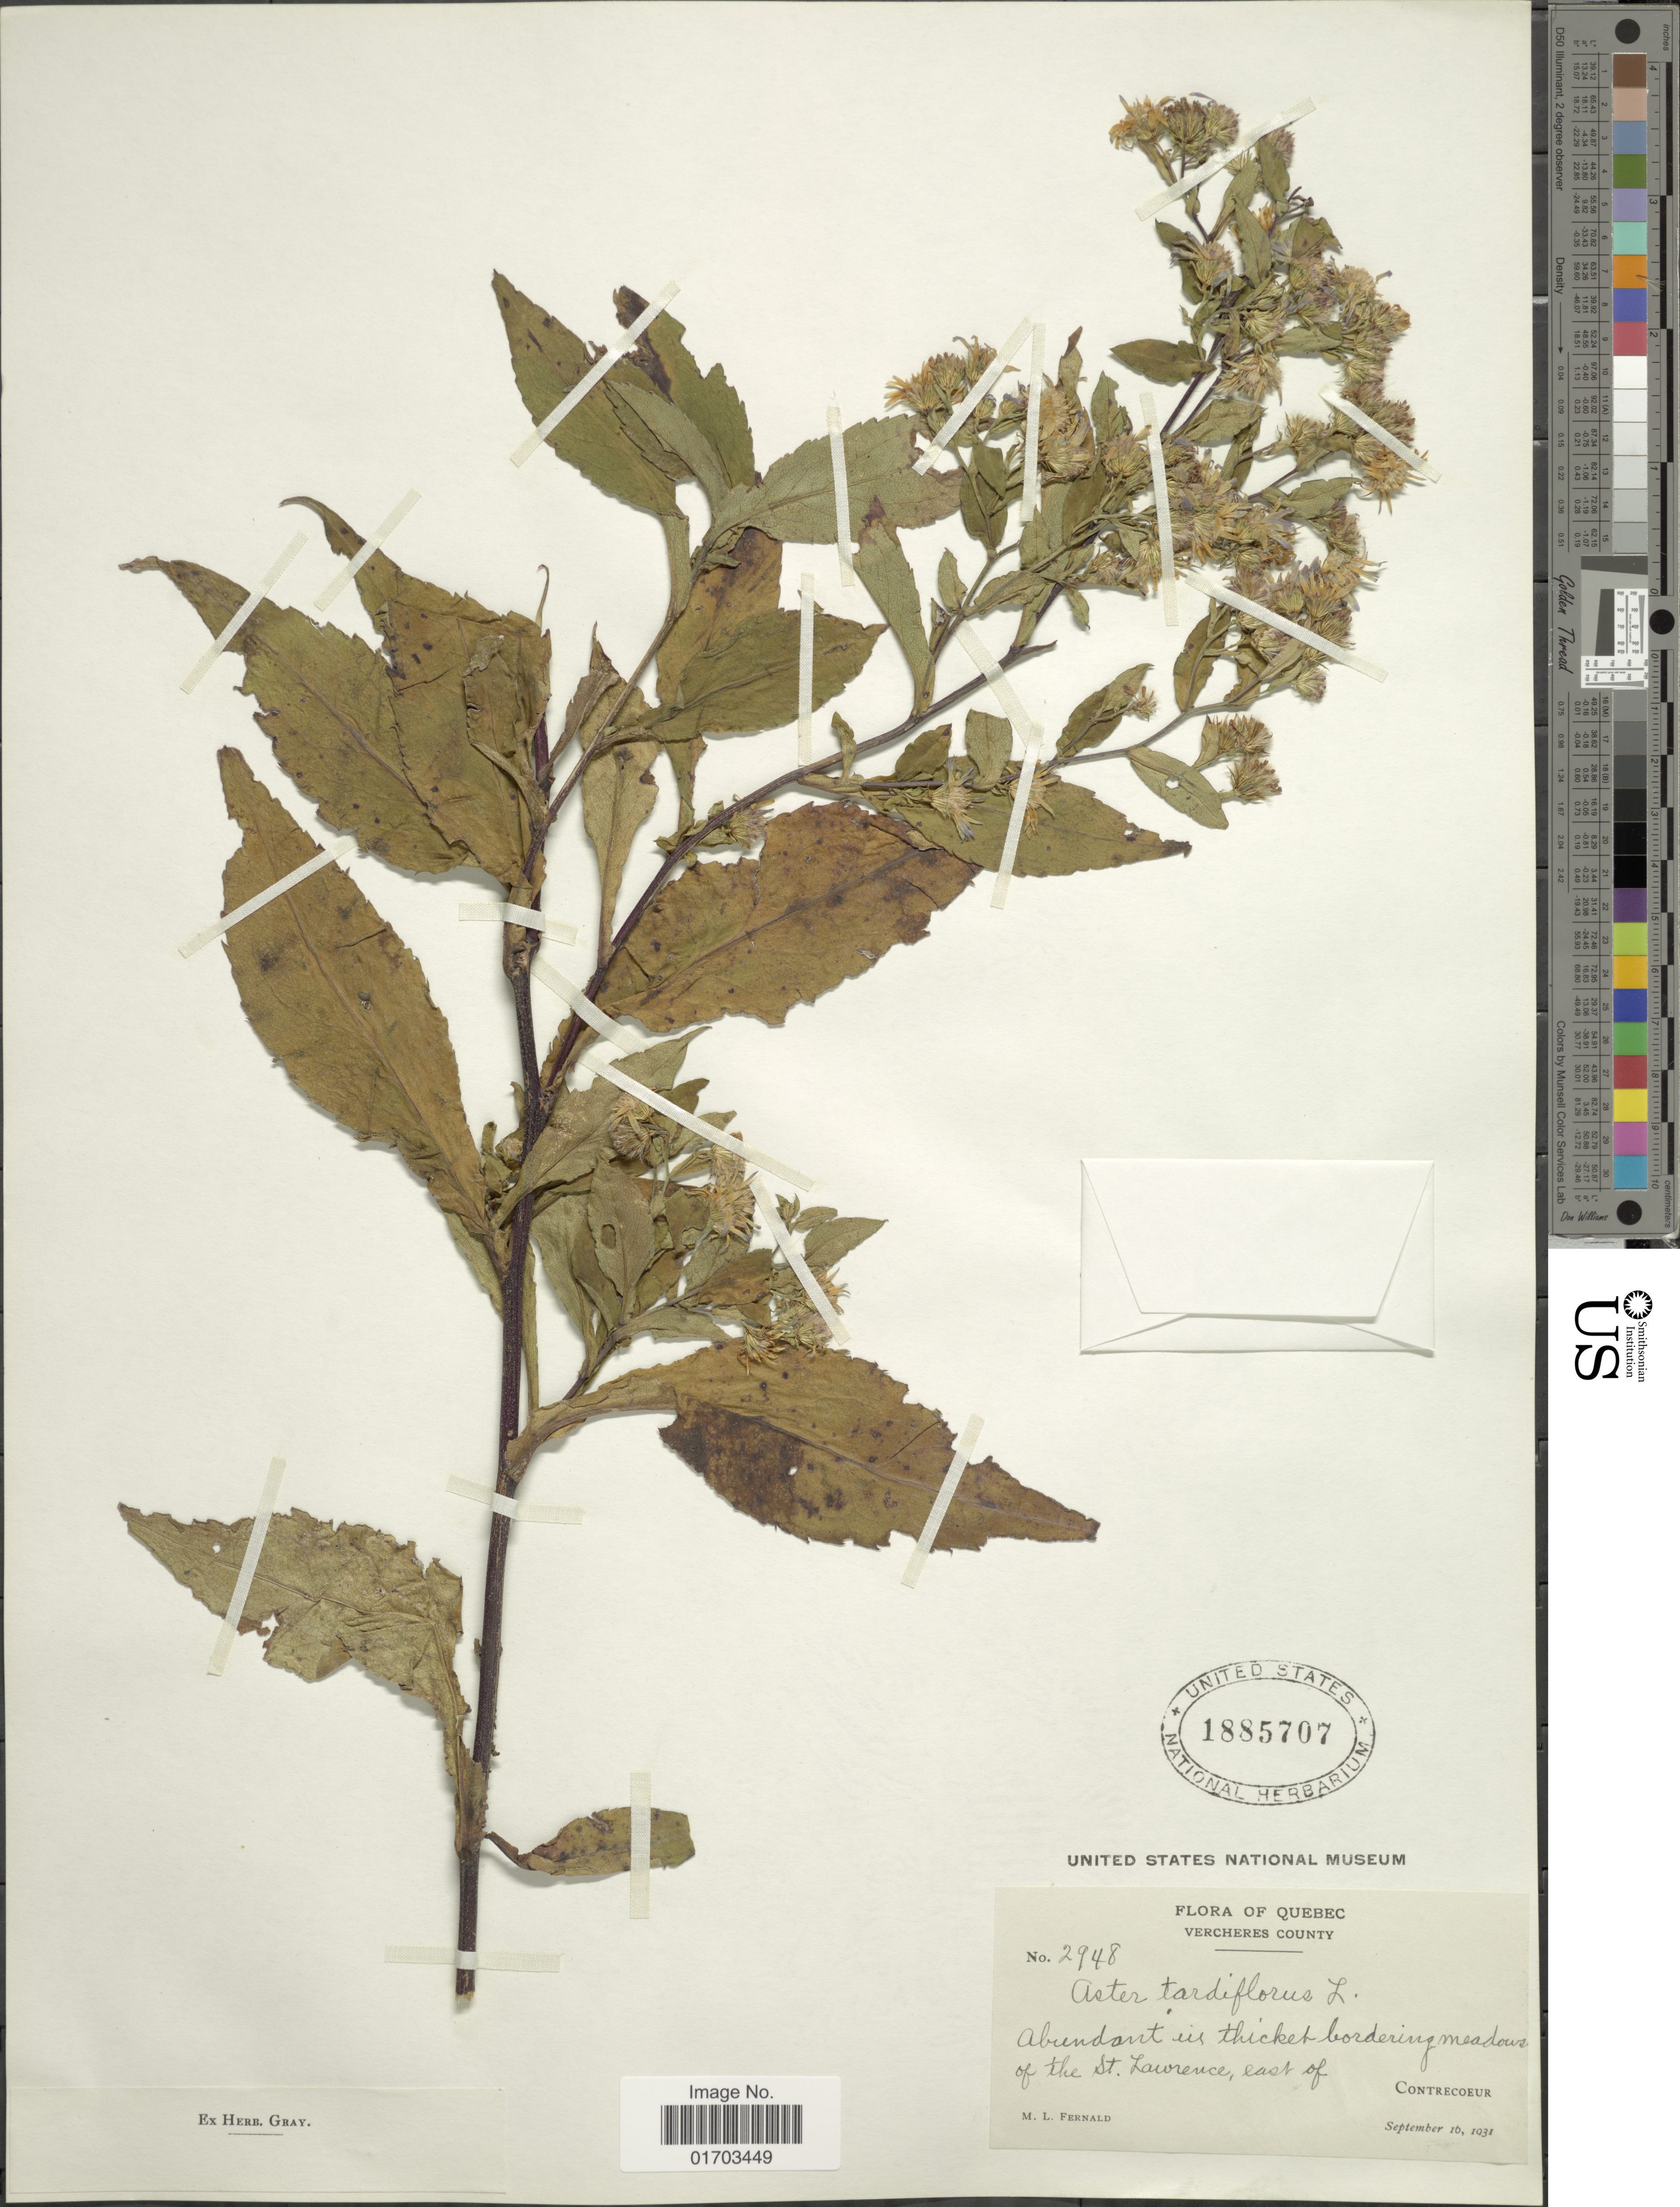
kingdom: Plantae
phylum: Tracheophyta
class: Magnoliopsida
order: Asterales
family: Asteraceae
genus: Symphyotrichum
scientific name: Symphyotrichum x tardiflorum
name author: (L.) Greuter et al.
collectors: M. L. Fernald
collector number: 2948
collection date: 1931-09-16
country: Canada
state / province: Quebec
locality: Vercheres County, in thicket bordering meadows of the St. Lawrence, east of Contrecoeur.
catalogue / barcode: US 1885707